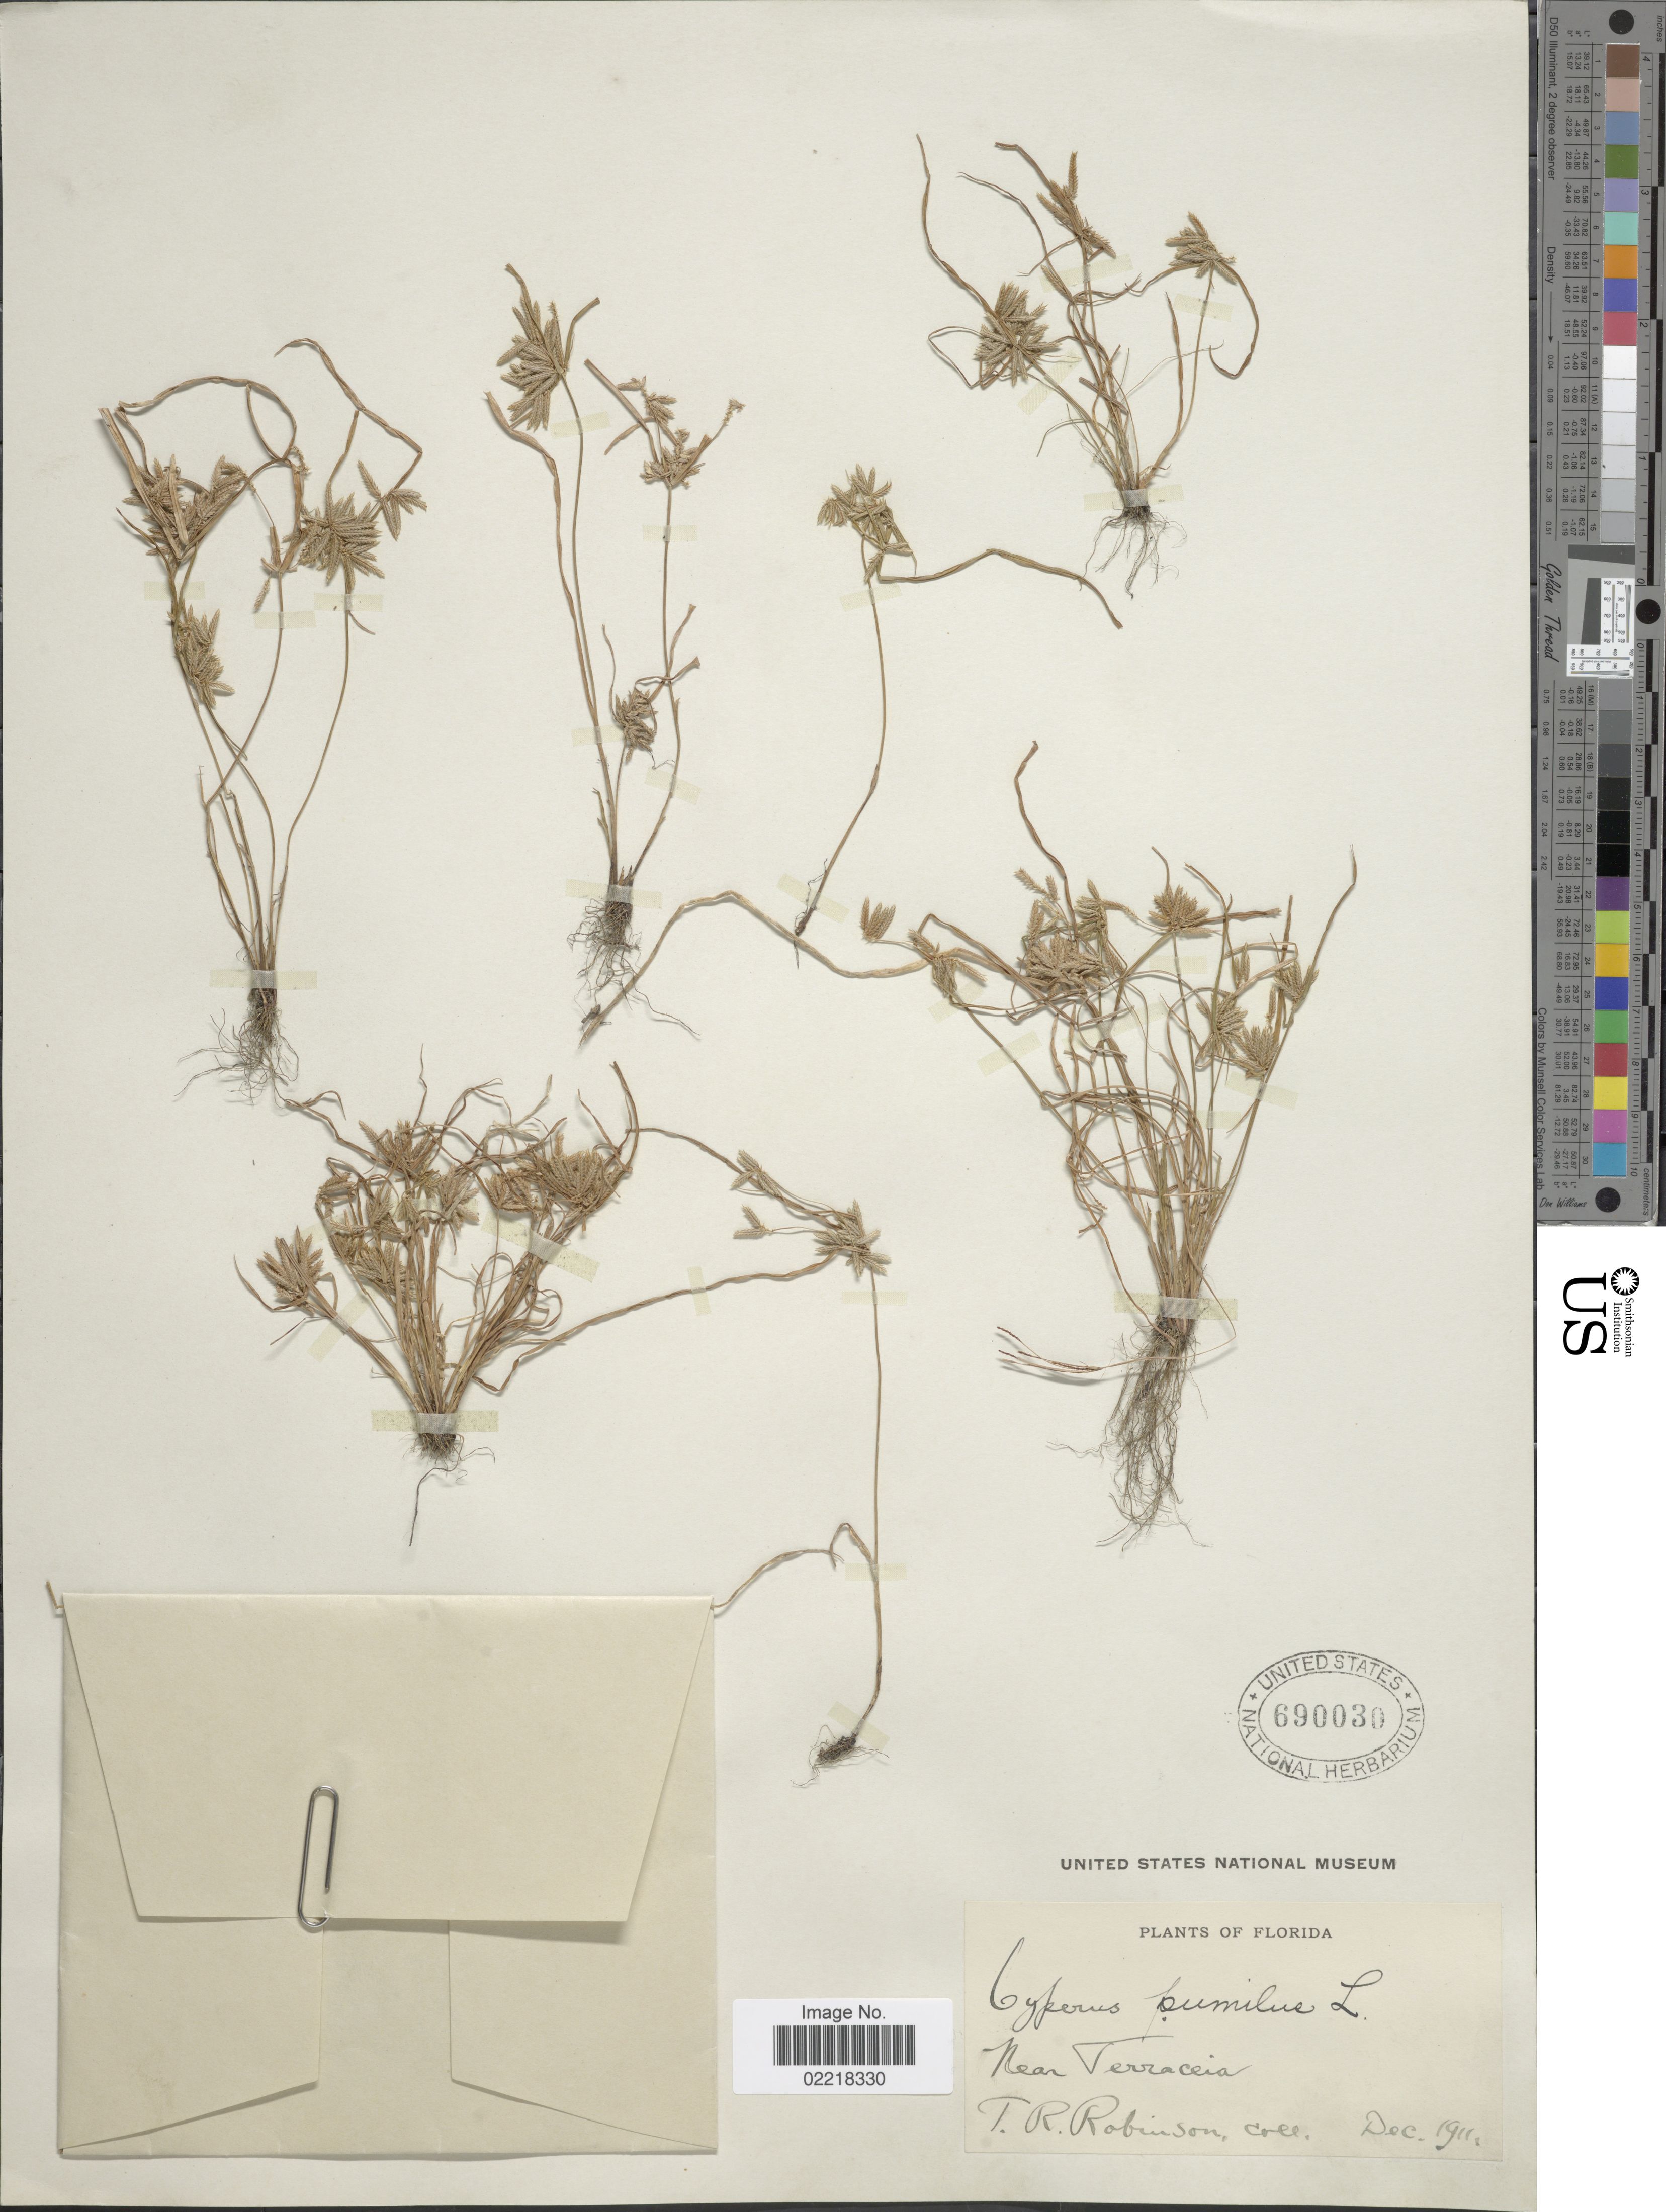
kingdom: Plantae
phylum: Tracheophyta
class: Liliopsida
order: Poales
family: Cyperaceae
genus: Cyperus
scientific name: Cyperus pumilus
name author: L.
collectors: T. R. Robinson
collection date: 1911-12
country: United States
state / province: Florida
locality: Near Terraceia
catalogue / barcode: US 690030